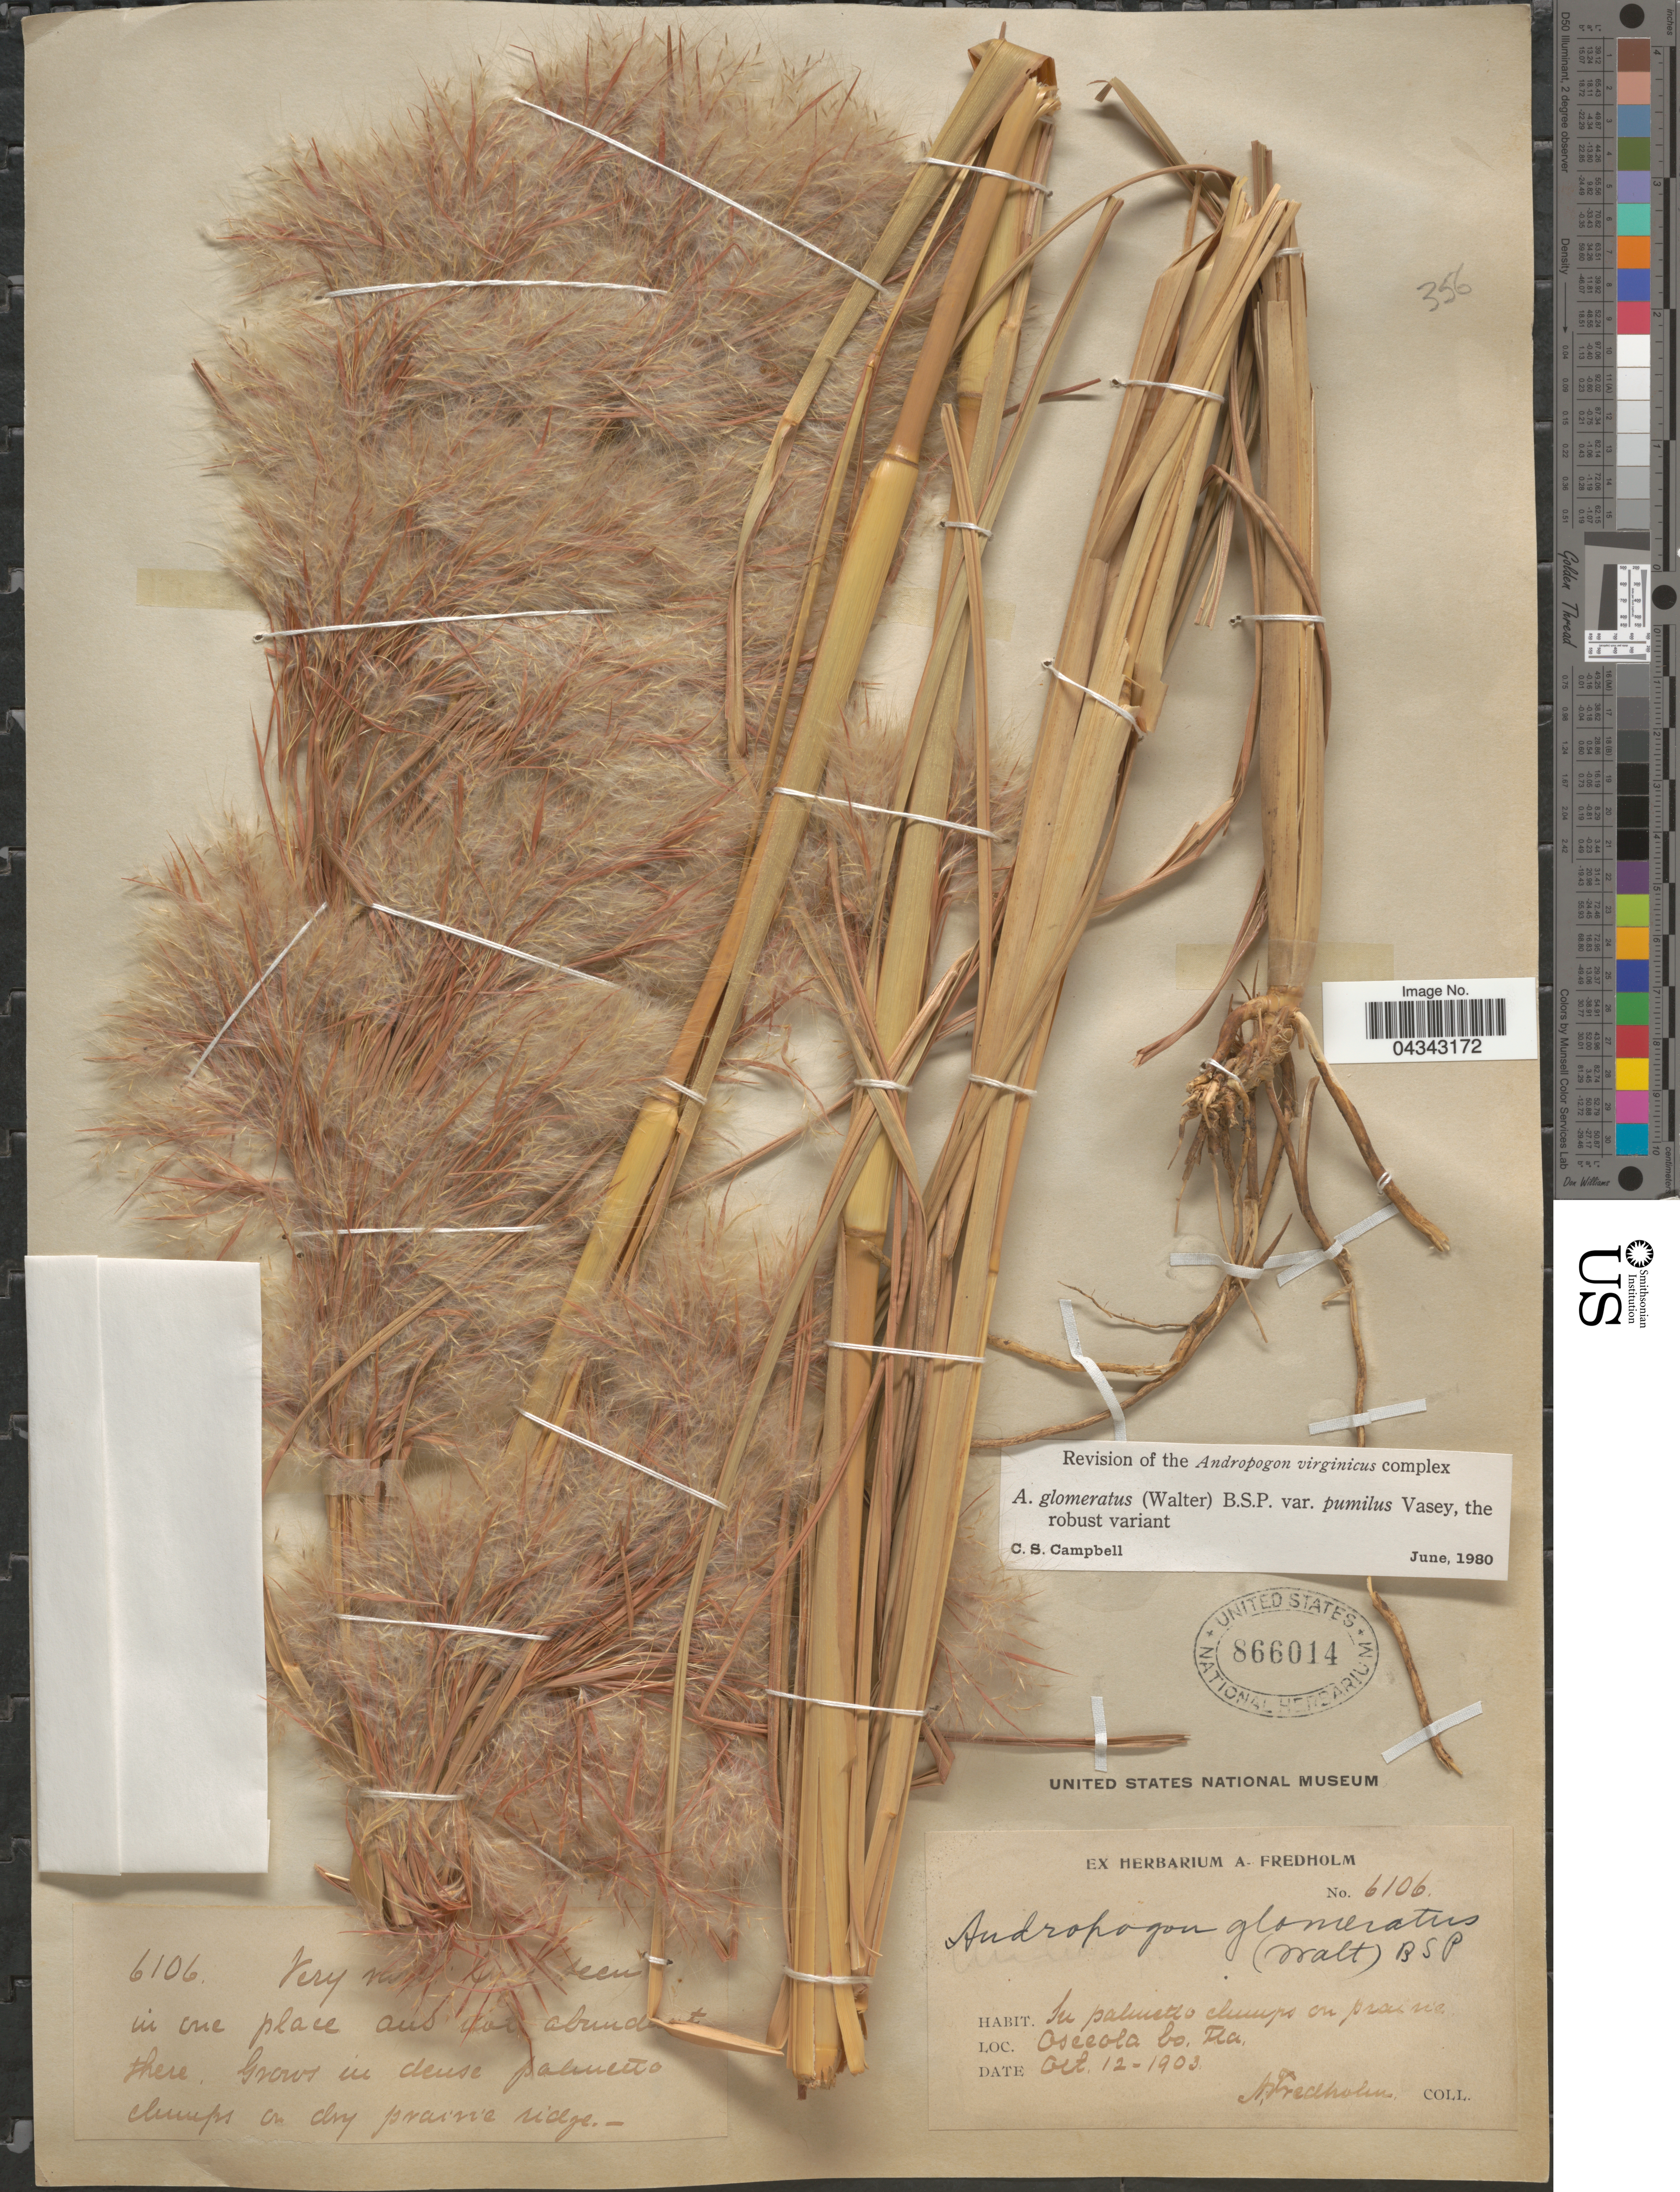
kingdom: Plantae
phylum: Tracheophyta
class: Liliopsida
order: Poales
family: Poaceae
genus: Andropogon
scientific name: Andropogon glomeratus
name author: (Walter) Britton, Stearns & Poggenb.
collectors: A. Fredholm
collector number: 6106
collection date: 1903-10-12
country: United States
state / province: Florida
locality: Osceola Co.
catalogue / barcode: US 866014